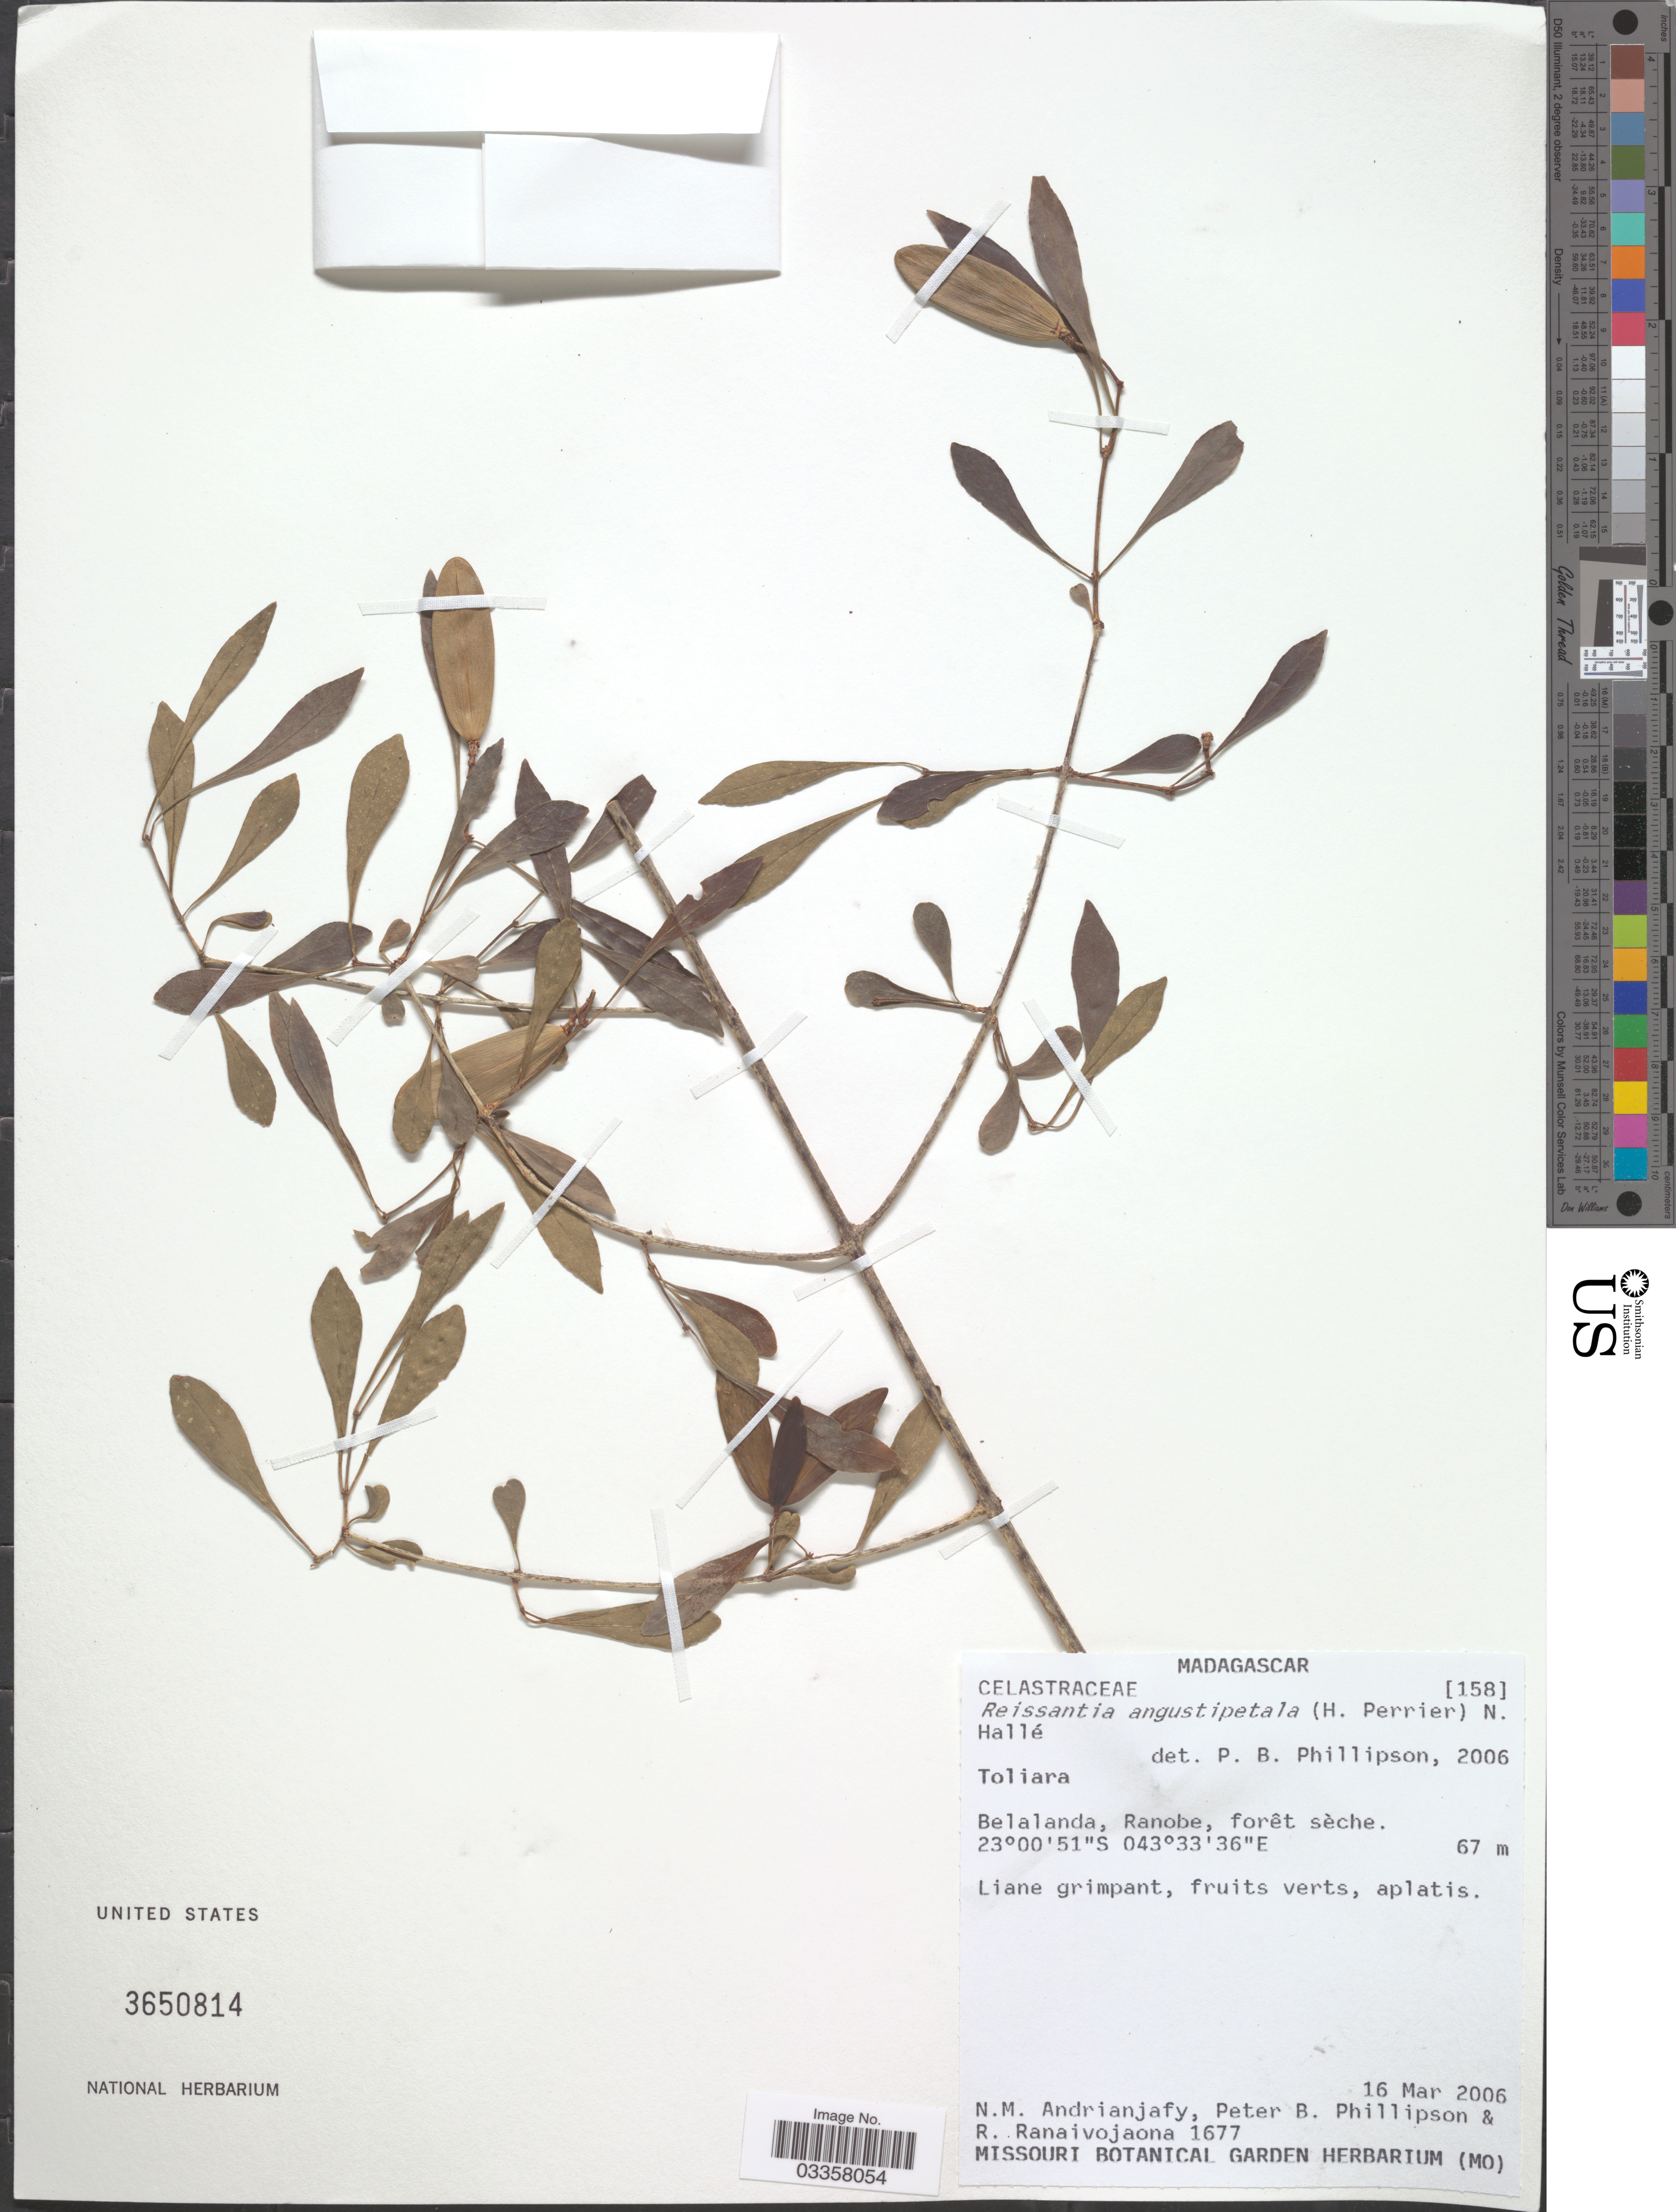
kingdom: Plantae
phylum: Tracheophyta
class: Magnoliopsida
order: Celastrales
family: Celastraceae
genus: Reissantia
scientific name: Reissantia angustipetala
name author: (H. Perrier) N. Hallé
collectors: N. M. Andrianjafy, P. B. Phillipson & R. Ranaivojaona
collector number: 1677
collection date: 2006-03-16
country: Madagascar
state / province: Atsimo-Andrefana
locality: Belalanda, Ranobe.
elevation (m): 67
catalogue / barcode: US 3650814